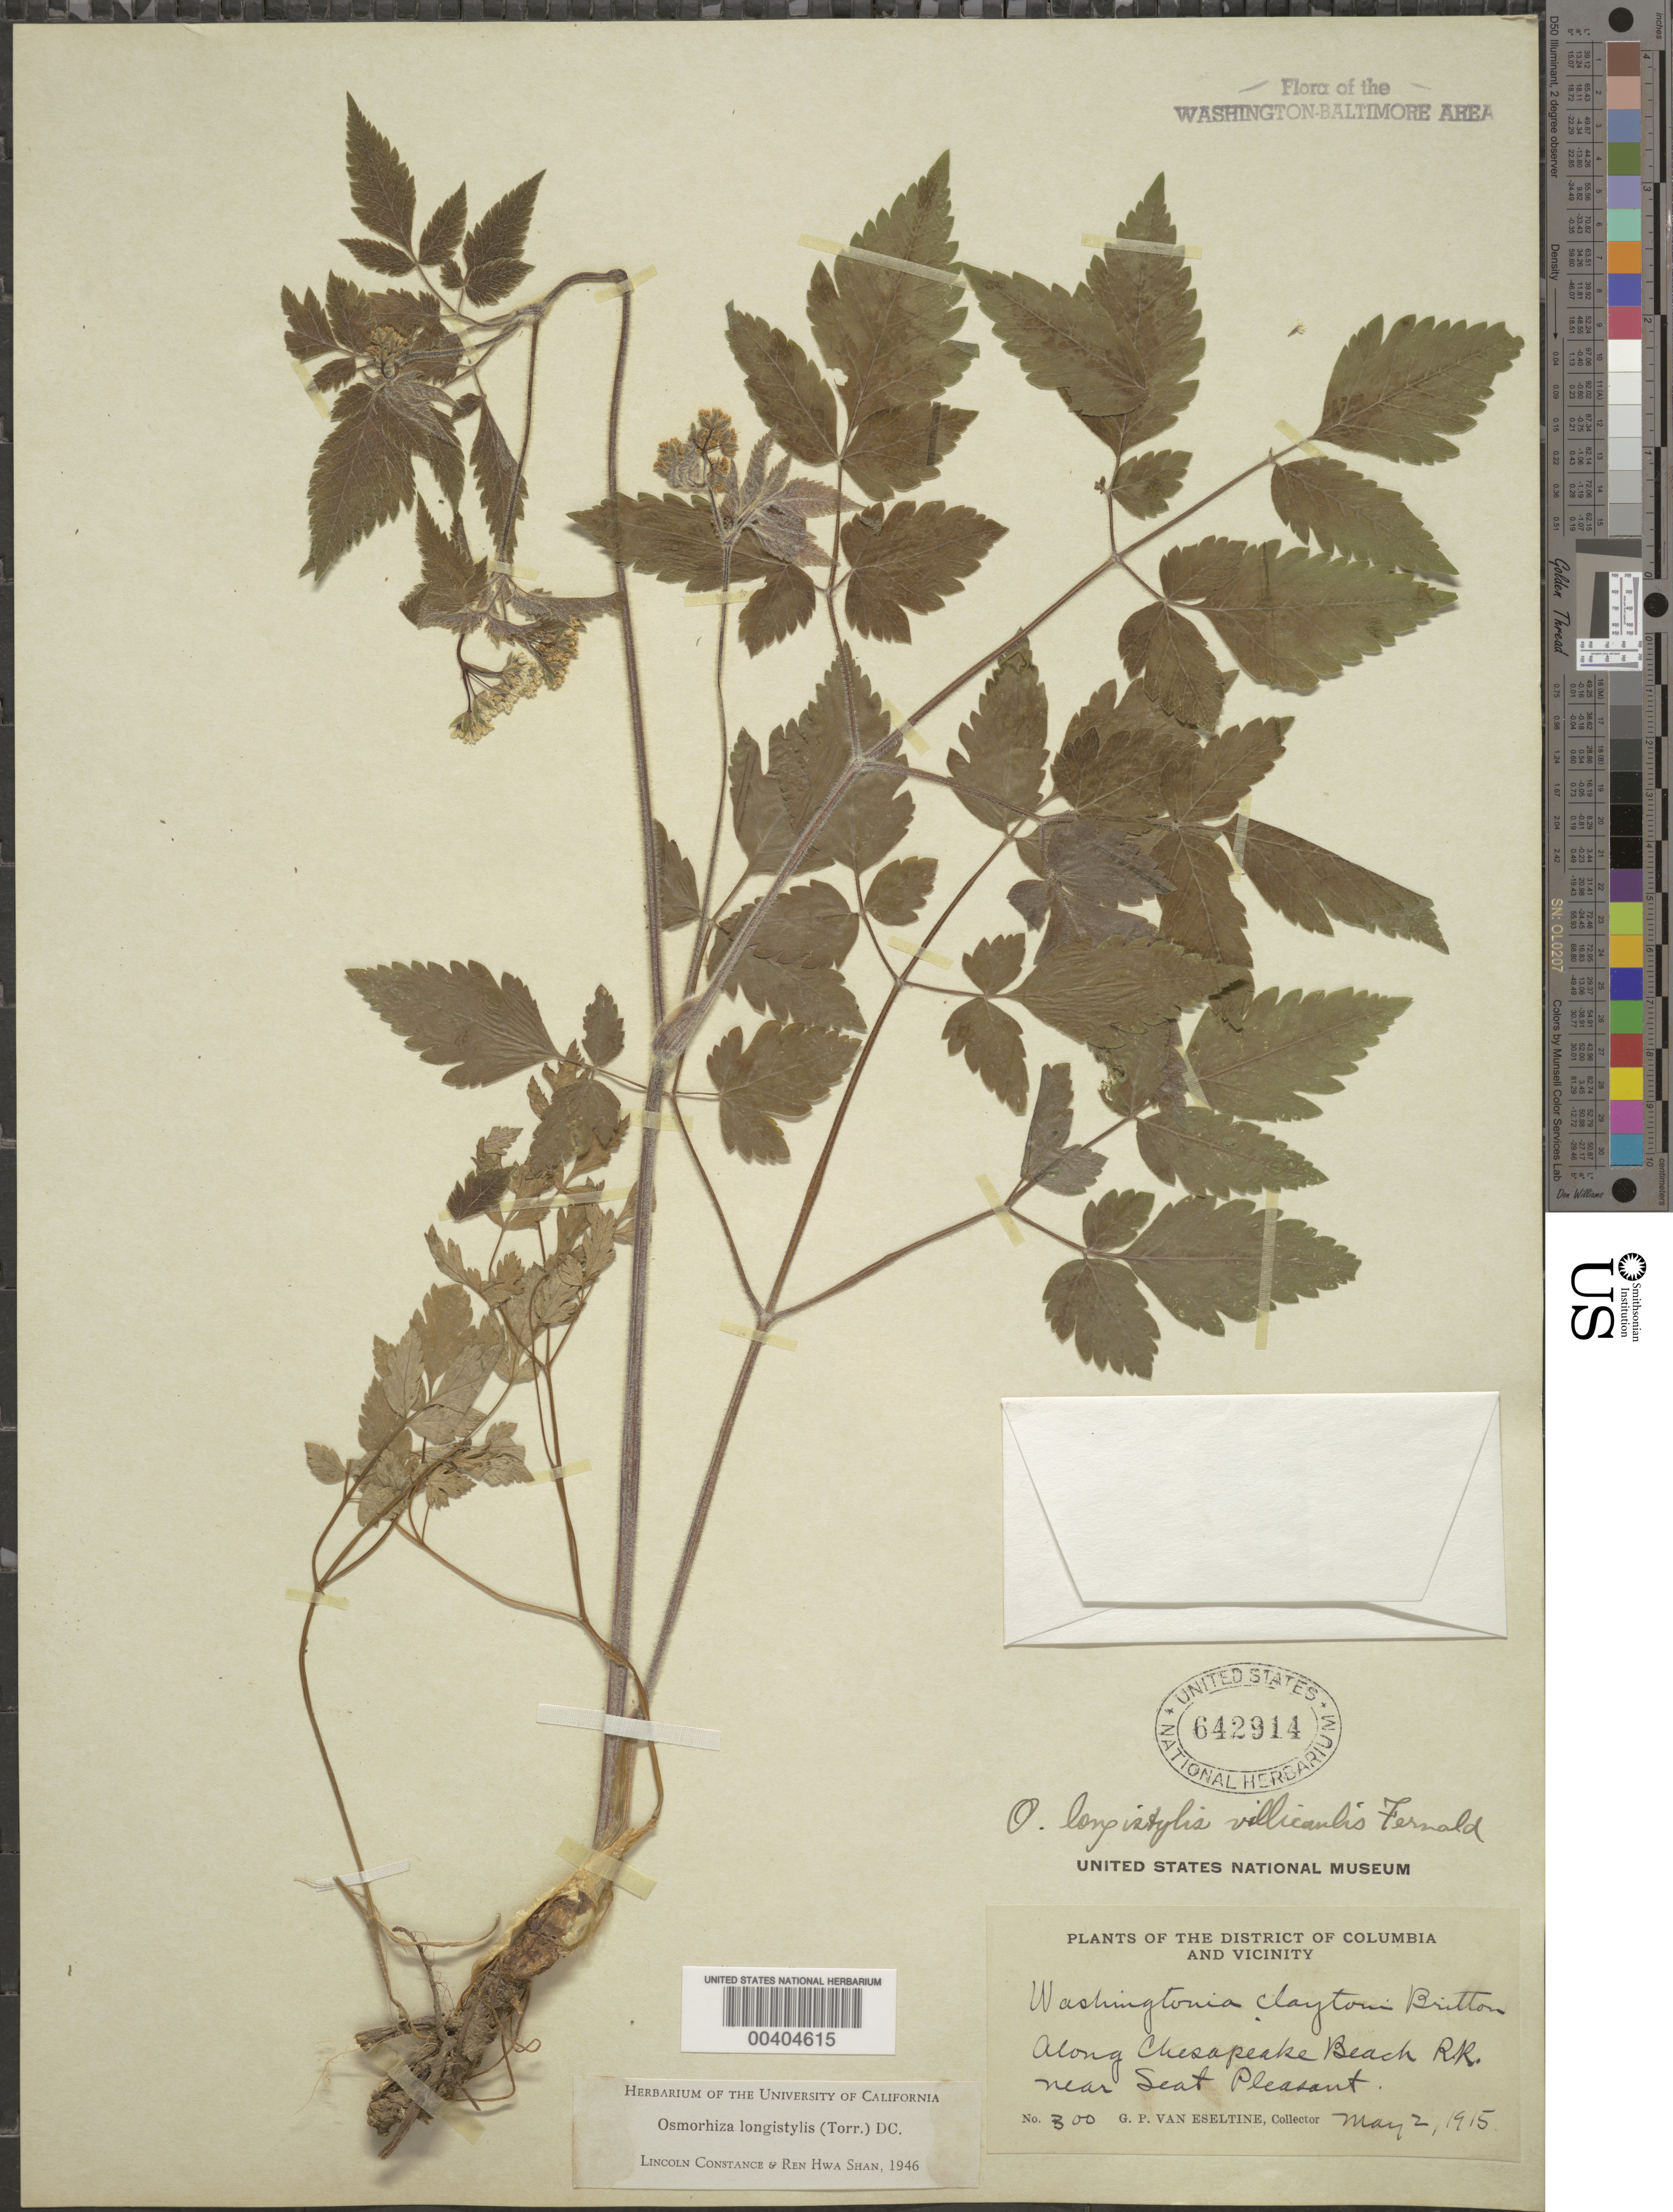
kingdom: Plantae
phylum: Tracheophyta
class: Magnoliopsida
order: Apiales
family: Apiaceae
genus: Osmorhiza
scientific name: Osmorhiza longistylis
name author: (Torr.) DC.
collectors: G. P. Van Eseltine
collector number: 300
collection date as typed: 02 May 1915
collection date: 1915-05-02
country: United States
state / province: Maryland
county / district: Prince George's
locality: Chesapeake Beach Railroad, near Seat Pleasant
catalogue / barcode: US 642914